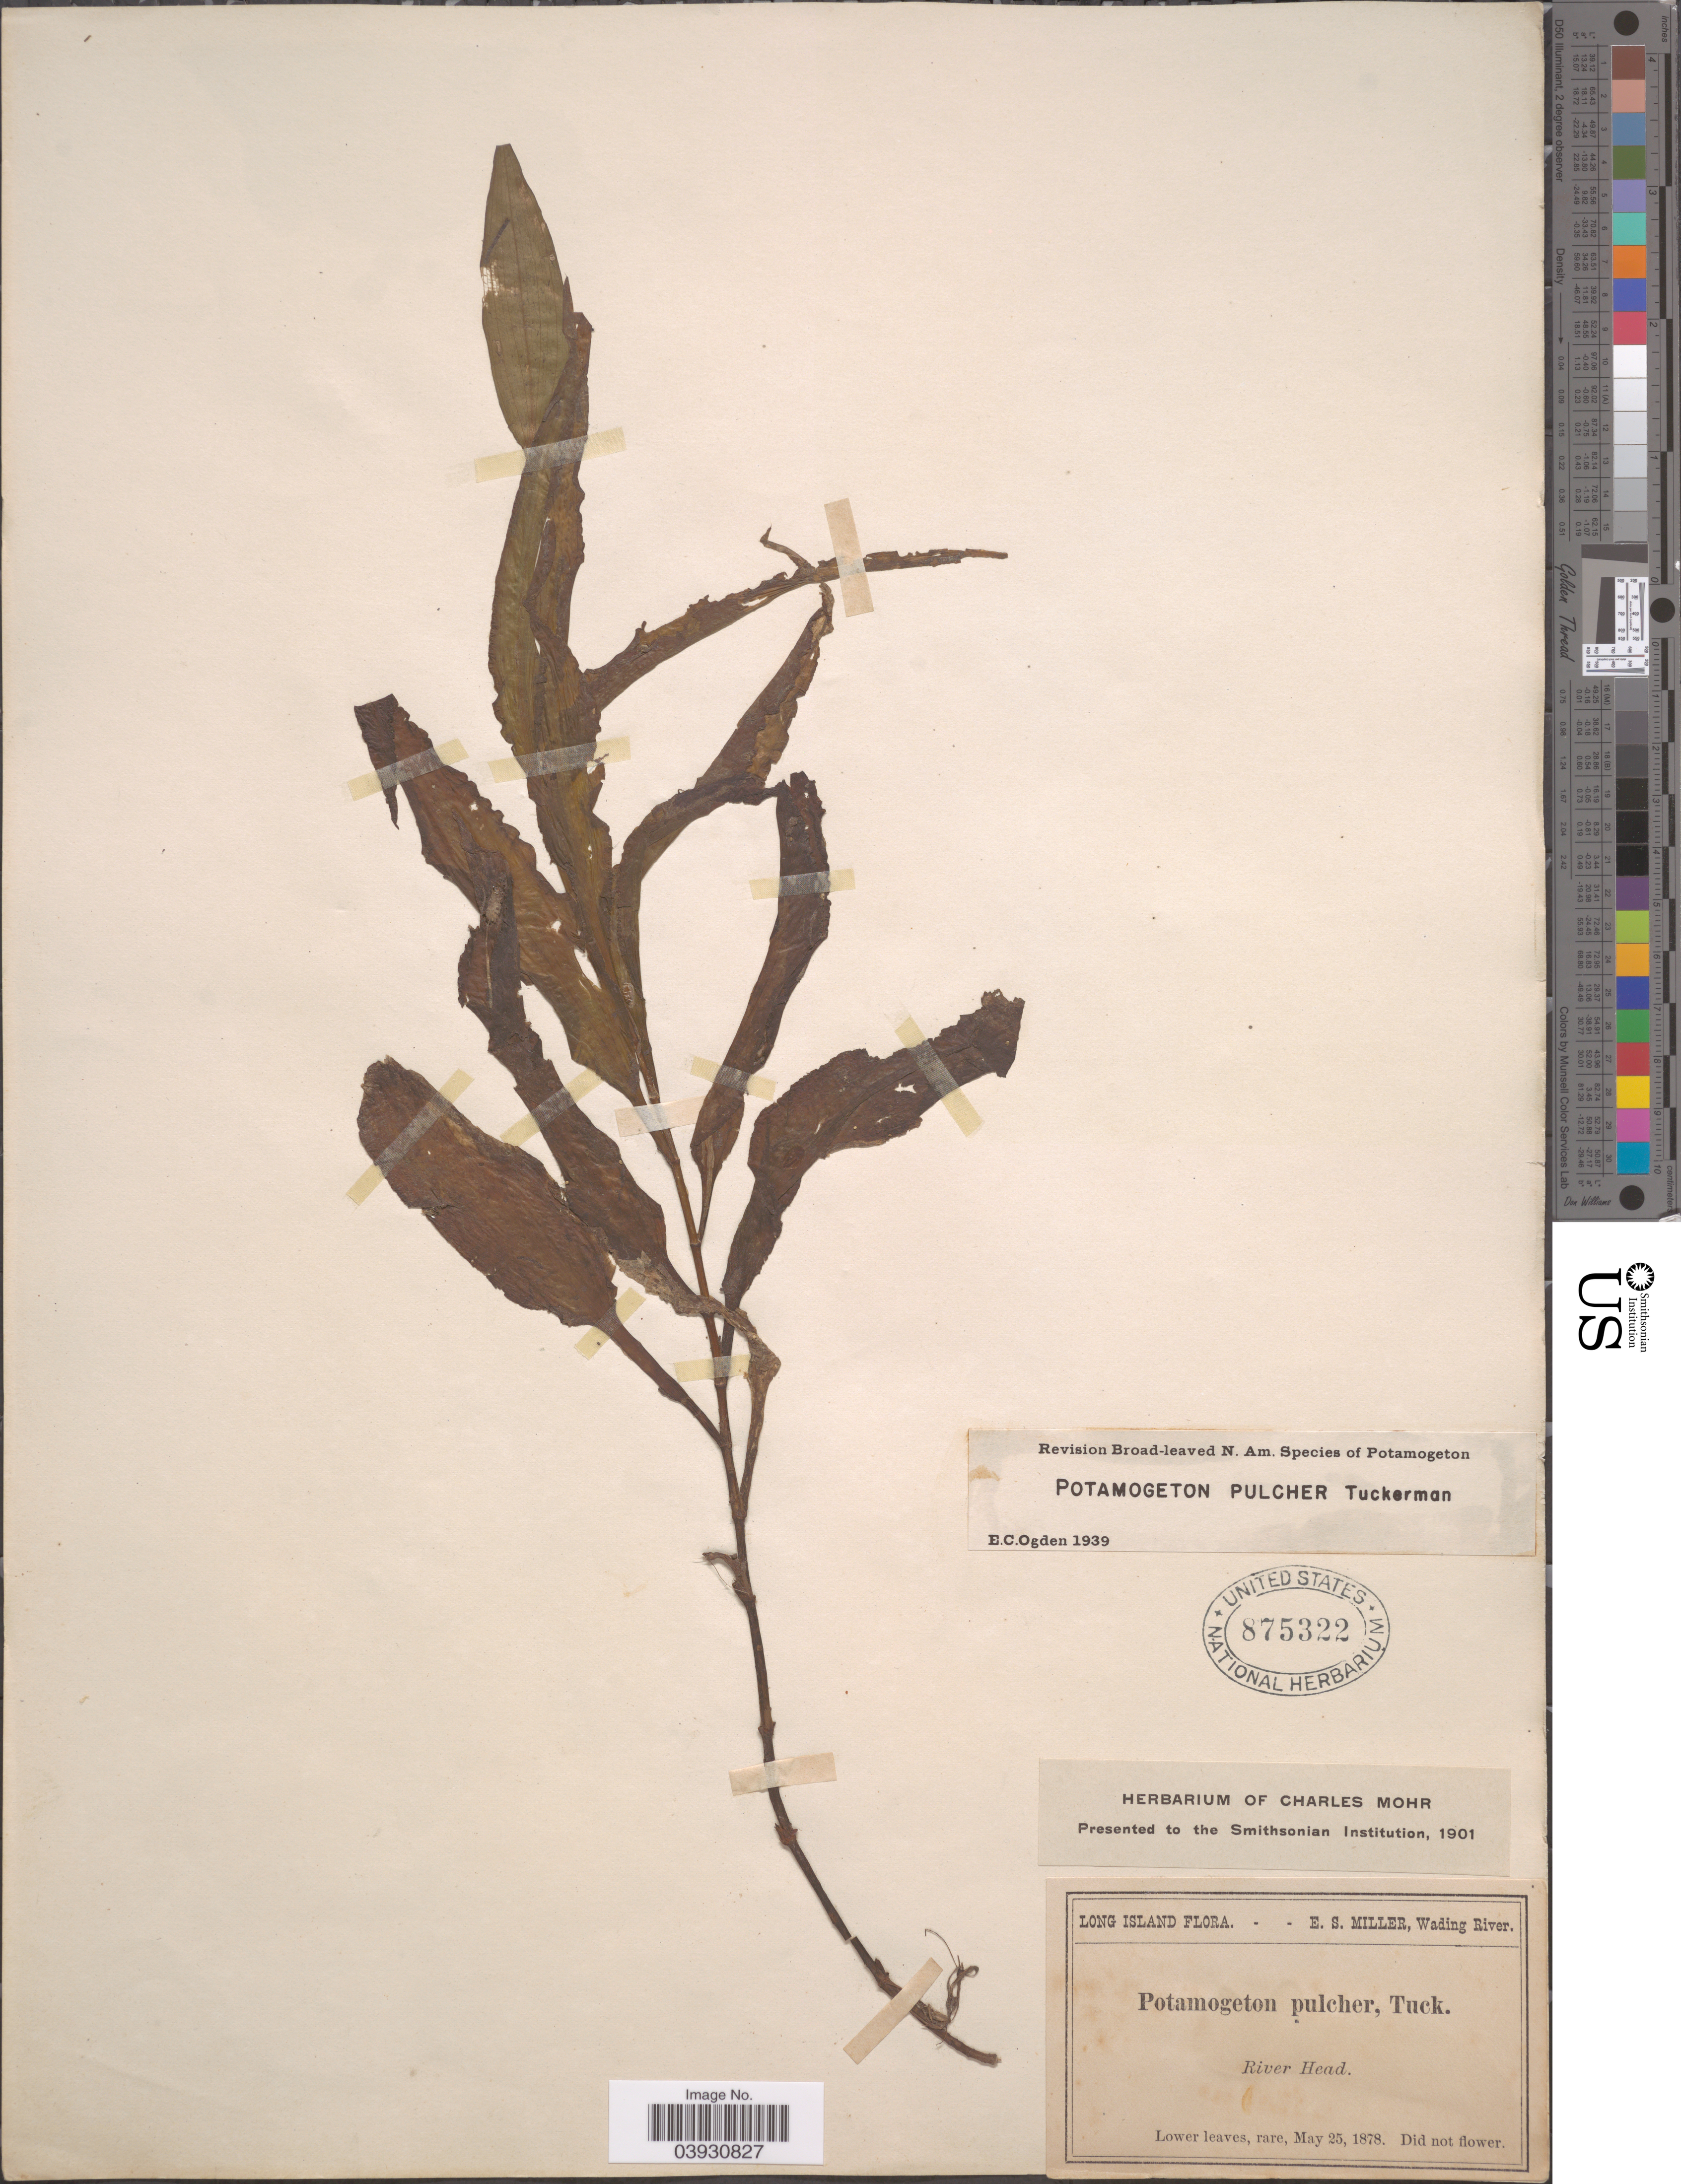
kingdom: Plantae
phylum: Tracheophyta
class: Liliopsida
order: Alismatales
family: Potamogetonaceae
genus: Potamogeton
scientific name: Potamogeton pulcher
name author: Tuck.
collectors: E. S. Miller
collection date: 1878-05-25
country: United States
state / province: New York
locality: Long Island. River Head.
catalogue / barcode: US 875322